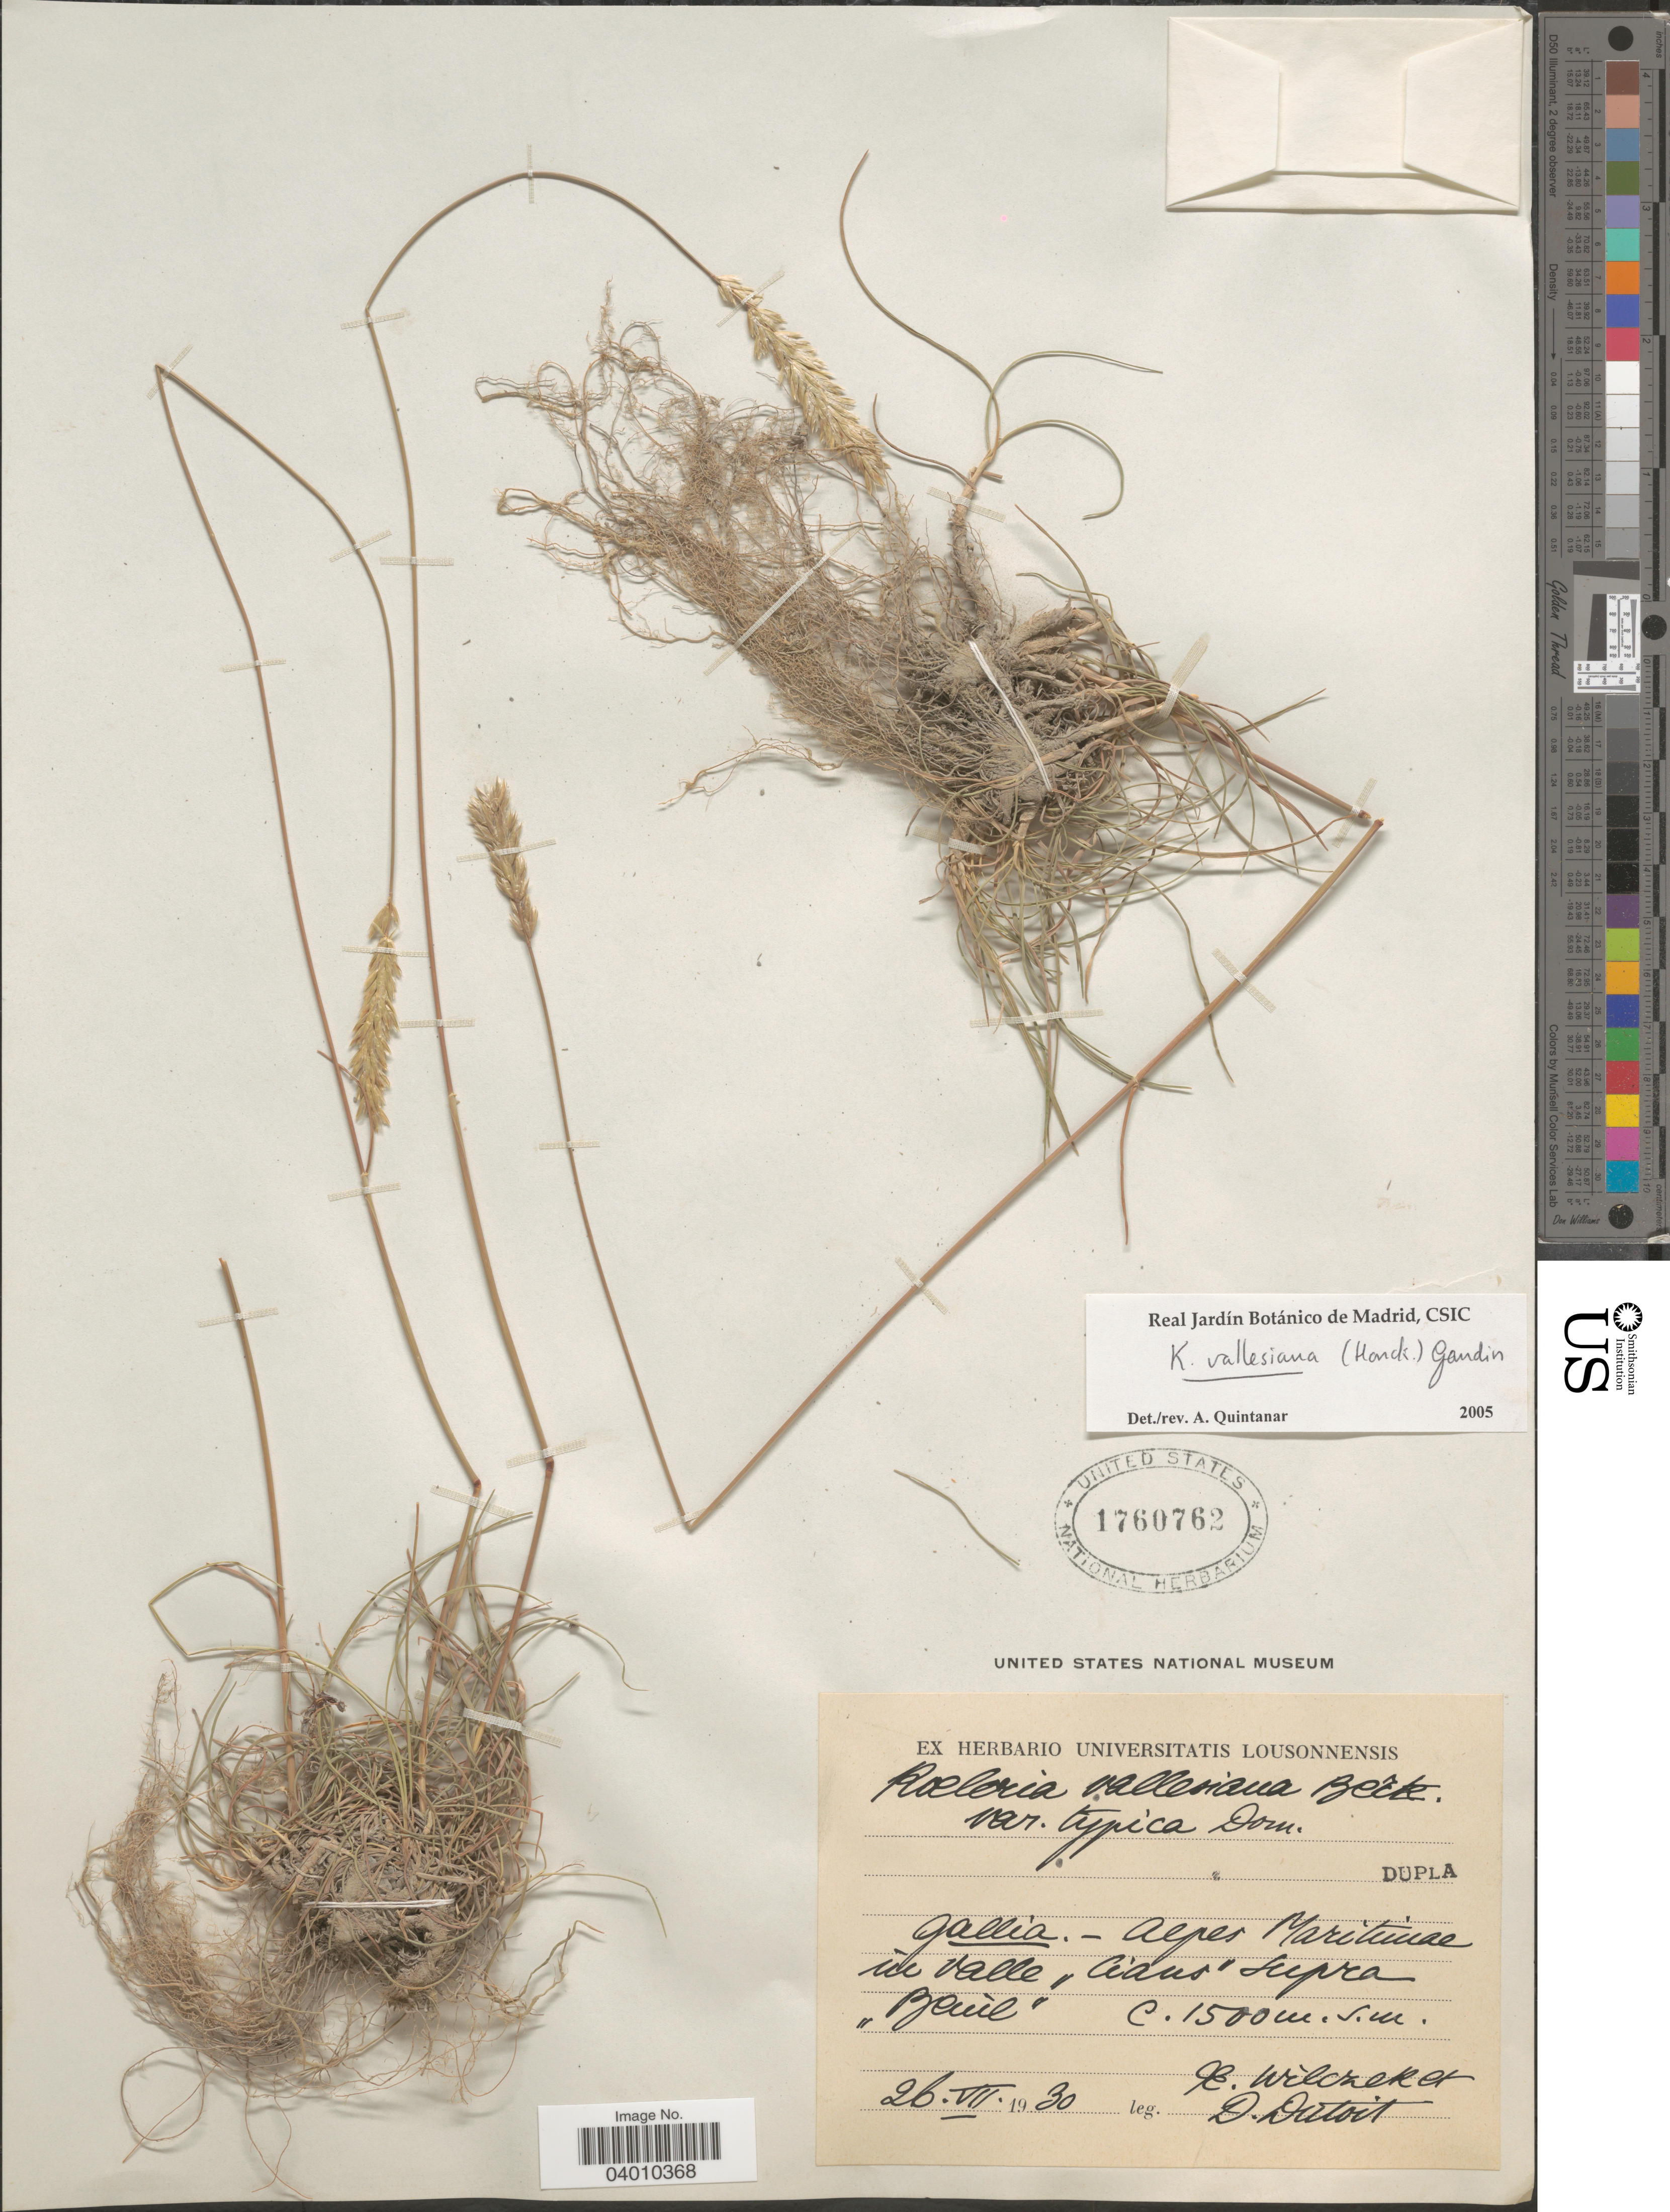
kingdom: Plantae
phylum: Tracheophyta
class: Liliopsida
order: Poales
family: Poaceae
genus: Koeleria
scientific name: Koeleria vallesiana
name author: (Honck.) Gaudin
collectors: R. Wilczek & D. Dutoit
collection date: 1930-07-26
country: France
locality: Gallia. - Alpes Maritimae in valle "cians [interpreted]" supra "Beuil".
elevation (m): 1500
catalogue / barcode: US 1760762